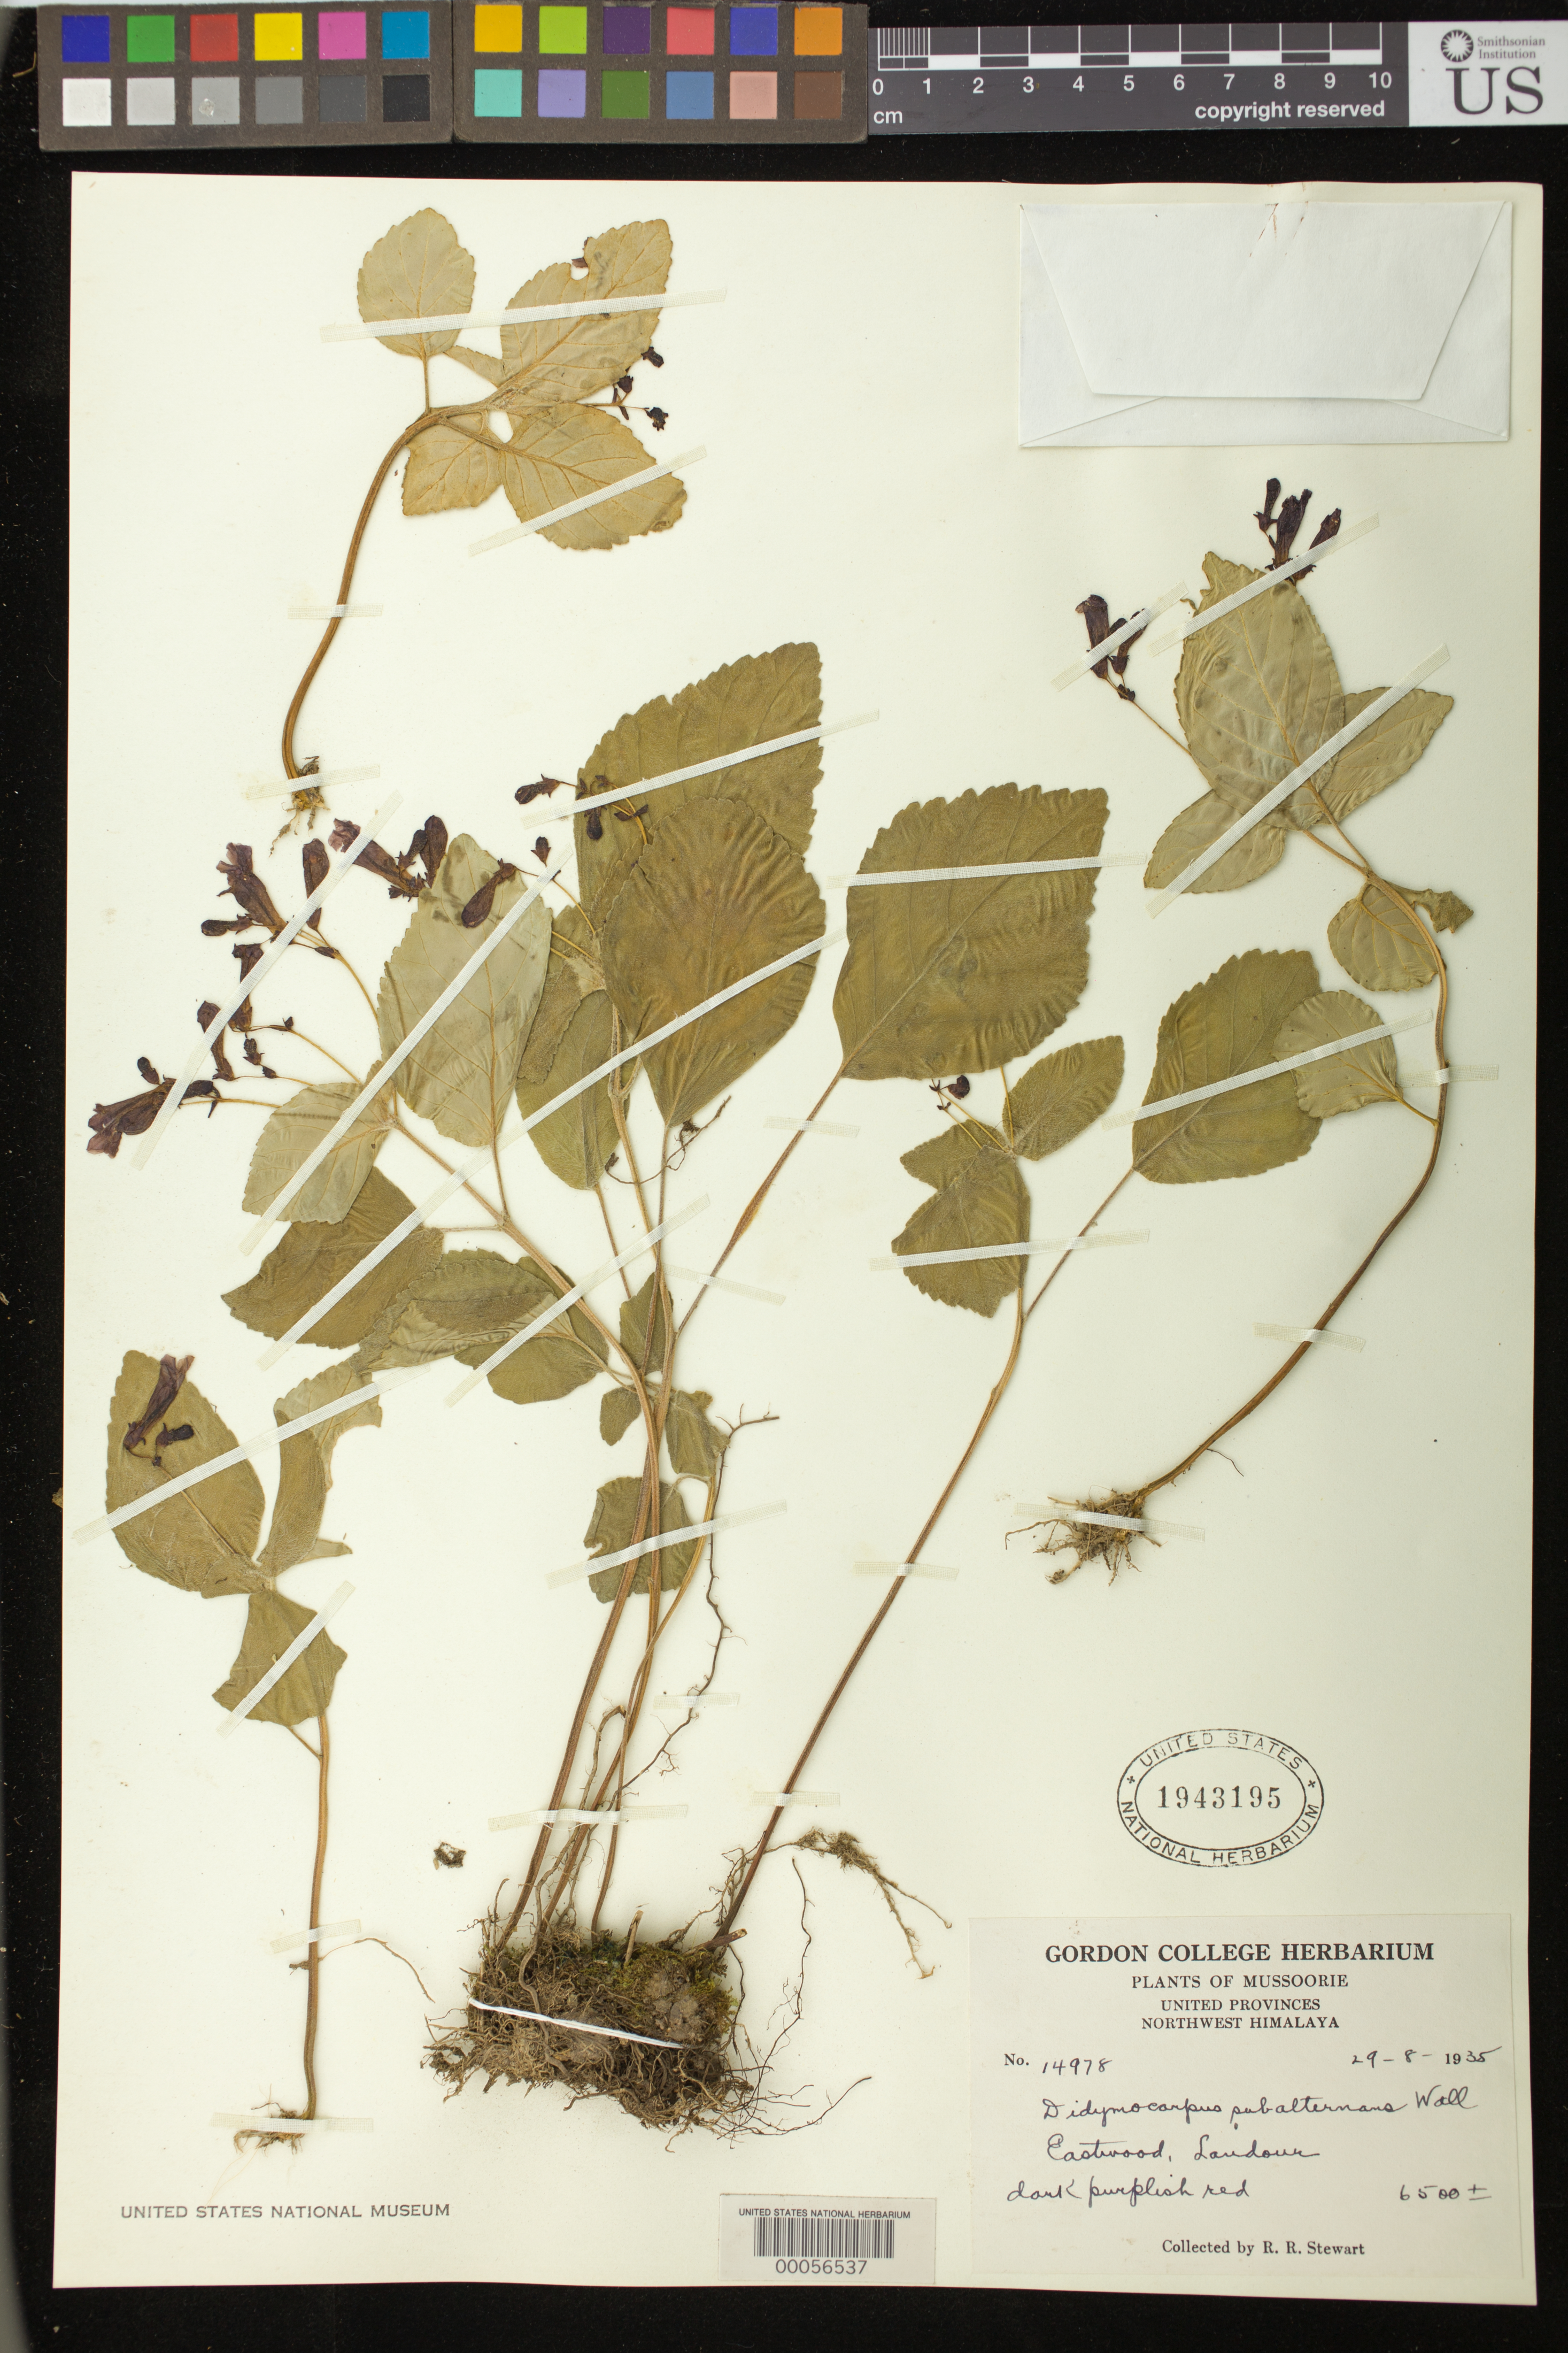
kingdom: Plantae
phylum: Tracheophyta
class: Magnoliopsida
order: Lamiales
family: Gesneriaceae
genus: Didymocarpus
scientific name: Didymocarpus subalternans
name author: Wall. ex R. Br.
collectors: R. R. Stewart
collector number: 14978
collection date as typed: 29 Aug 1935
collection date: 1935-08-29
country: India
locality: Mussoorie, eastwood, laudour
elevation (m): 1981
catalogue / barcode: US 1943195